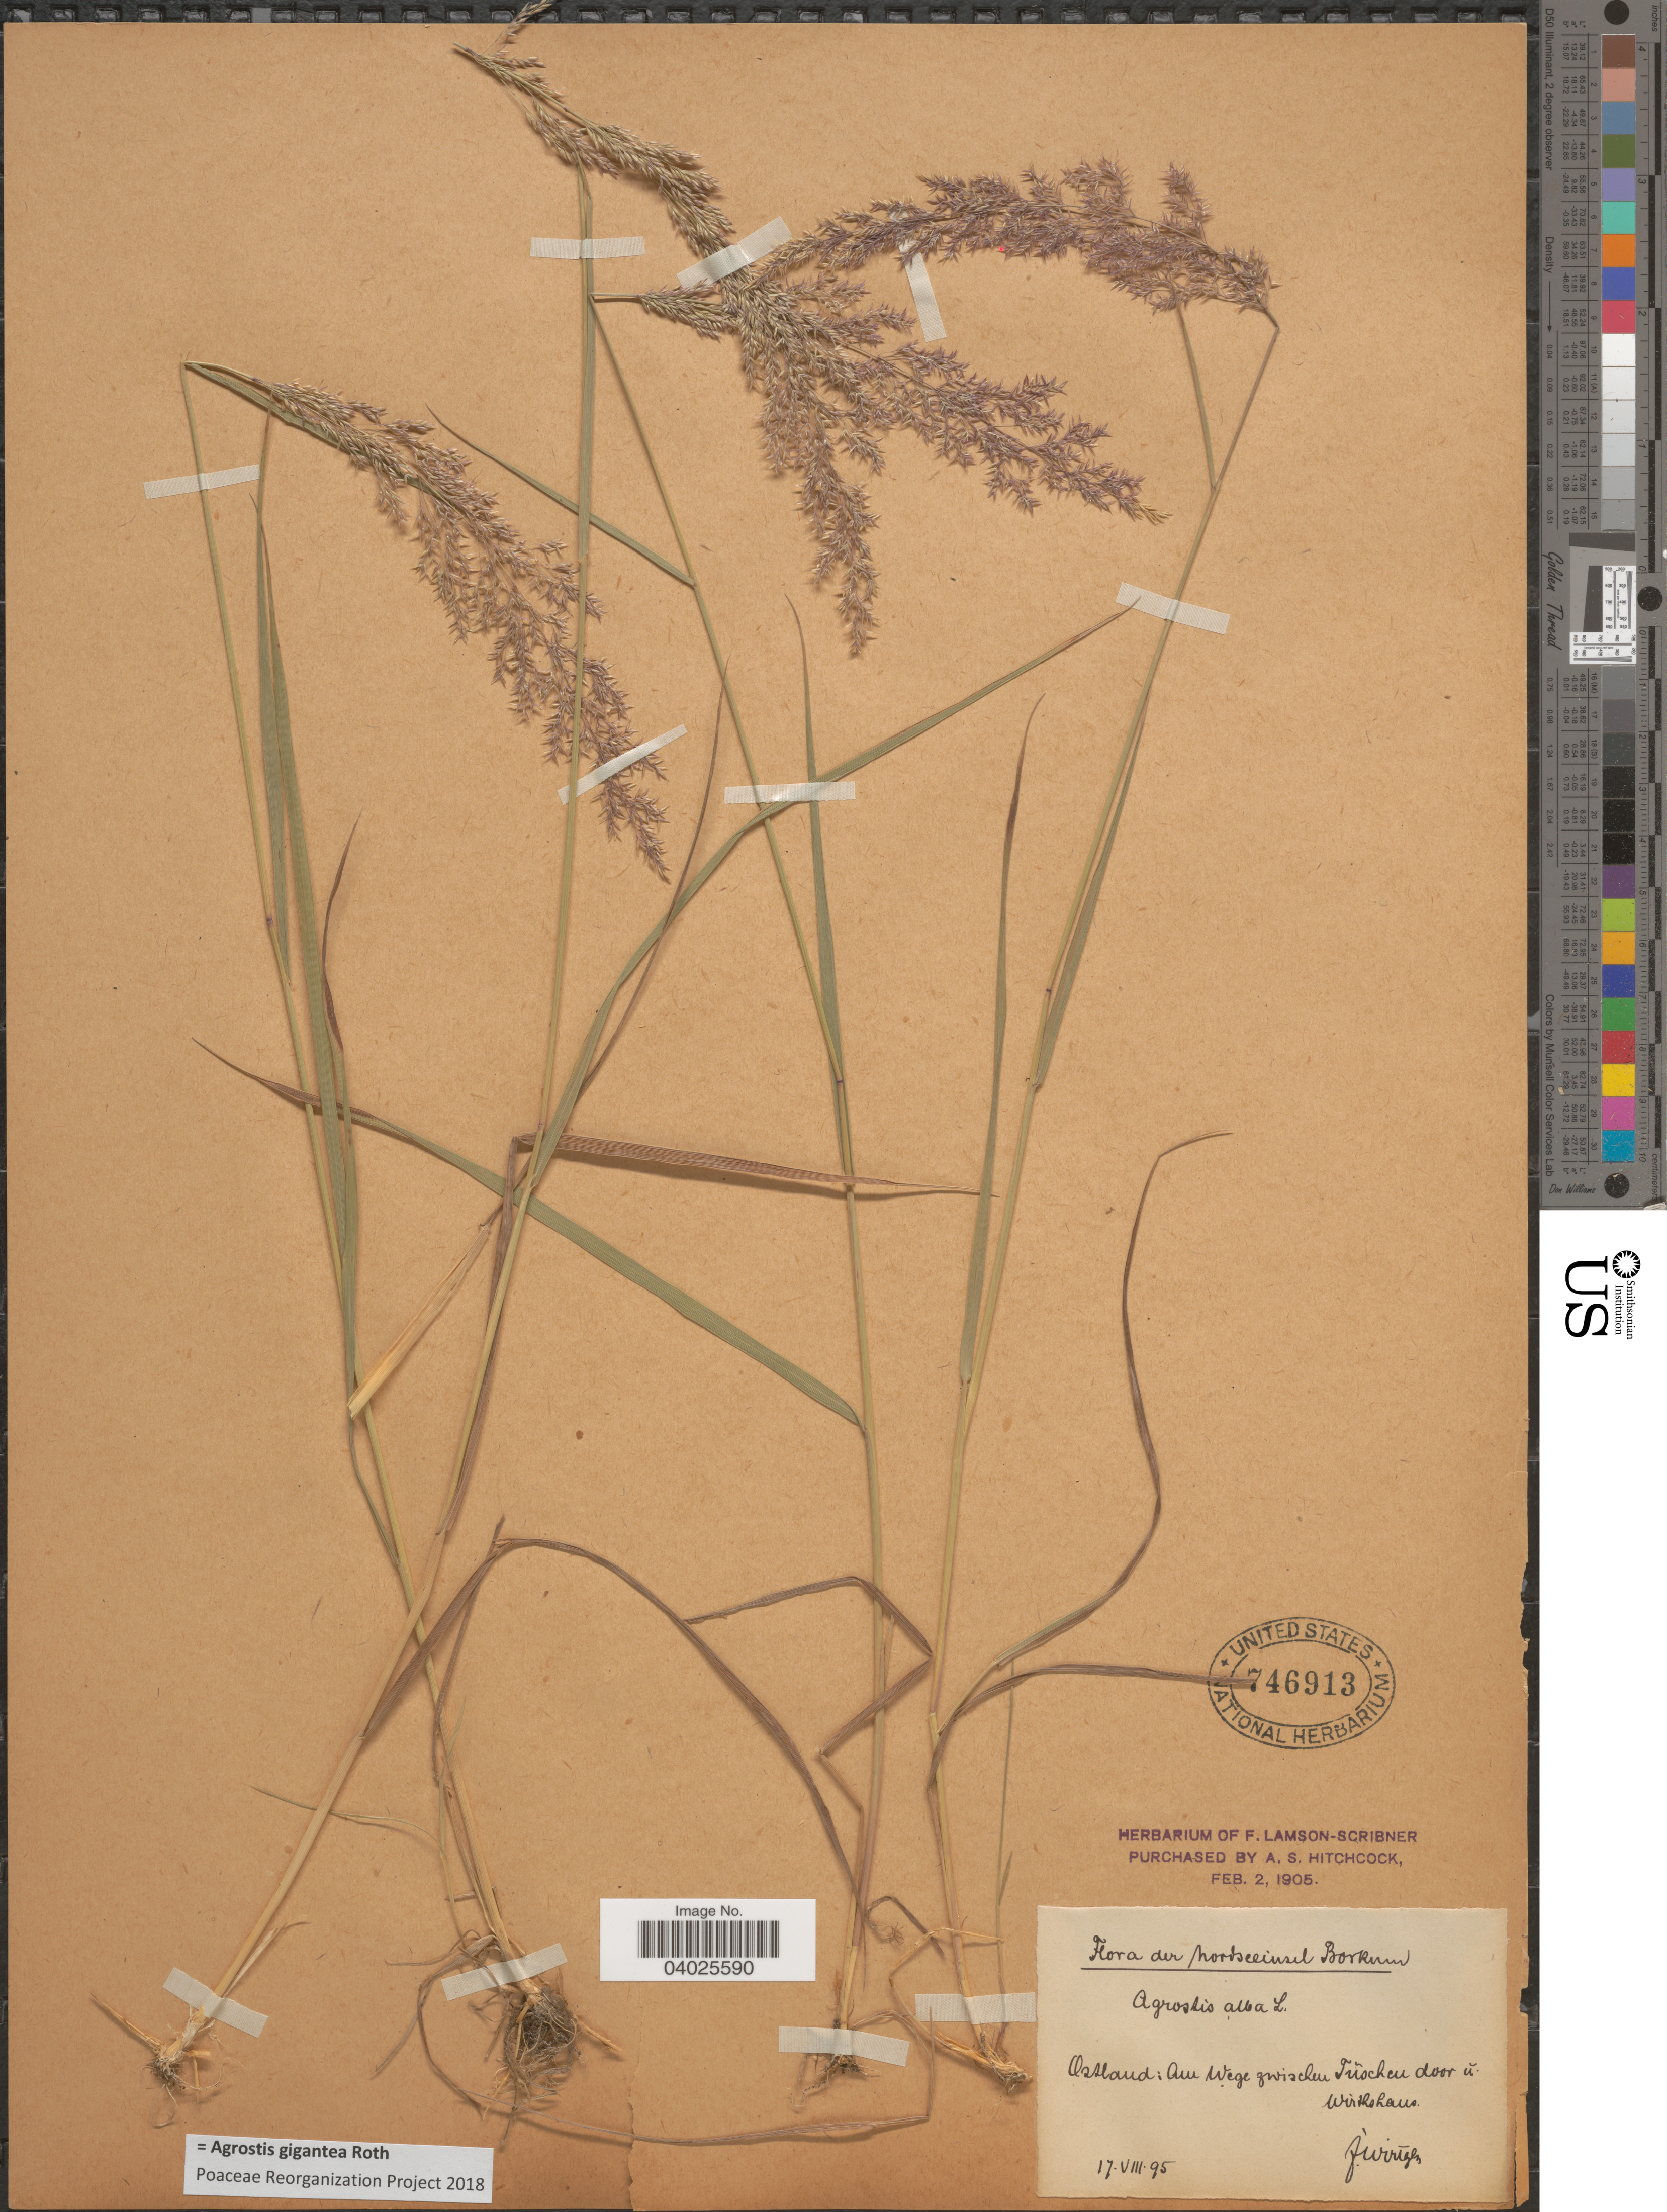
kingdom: Plantae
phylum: Tracheophyta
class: Liliopsida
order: Poales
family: Poaceae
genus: Agrostis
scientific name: Agrostis gigantea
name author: Roth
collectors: F. Wirtgen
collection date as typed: Transcribed d/m/y: 17/8/95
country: Germany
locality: Nordseeinsel Borkum. Ostland: Am Wege zwischen Tũschen door ŭ. Wirthshaus.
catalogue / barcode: US 746913